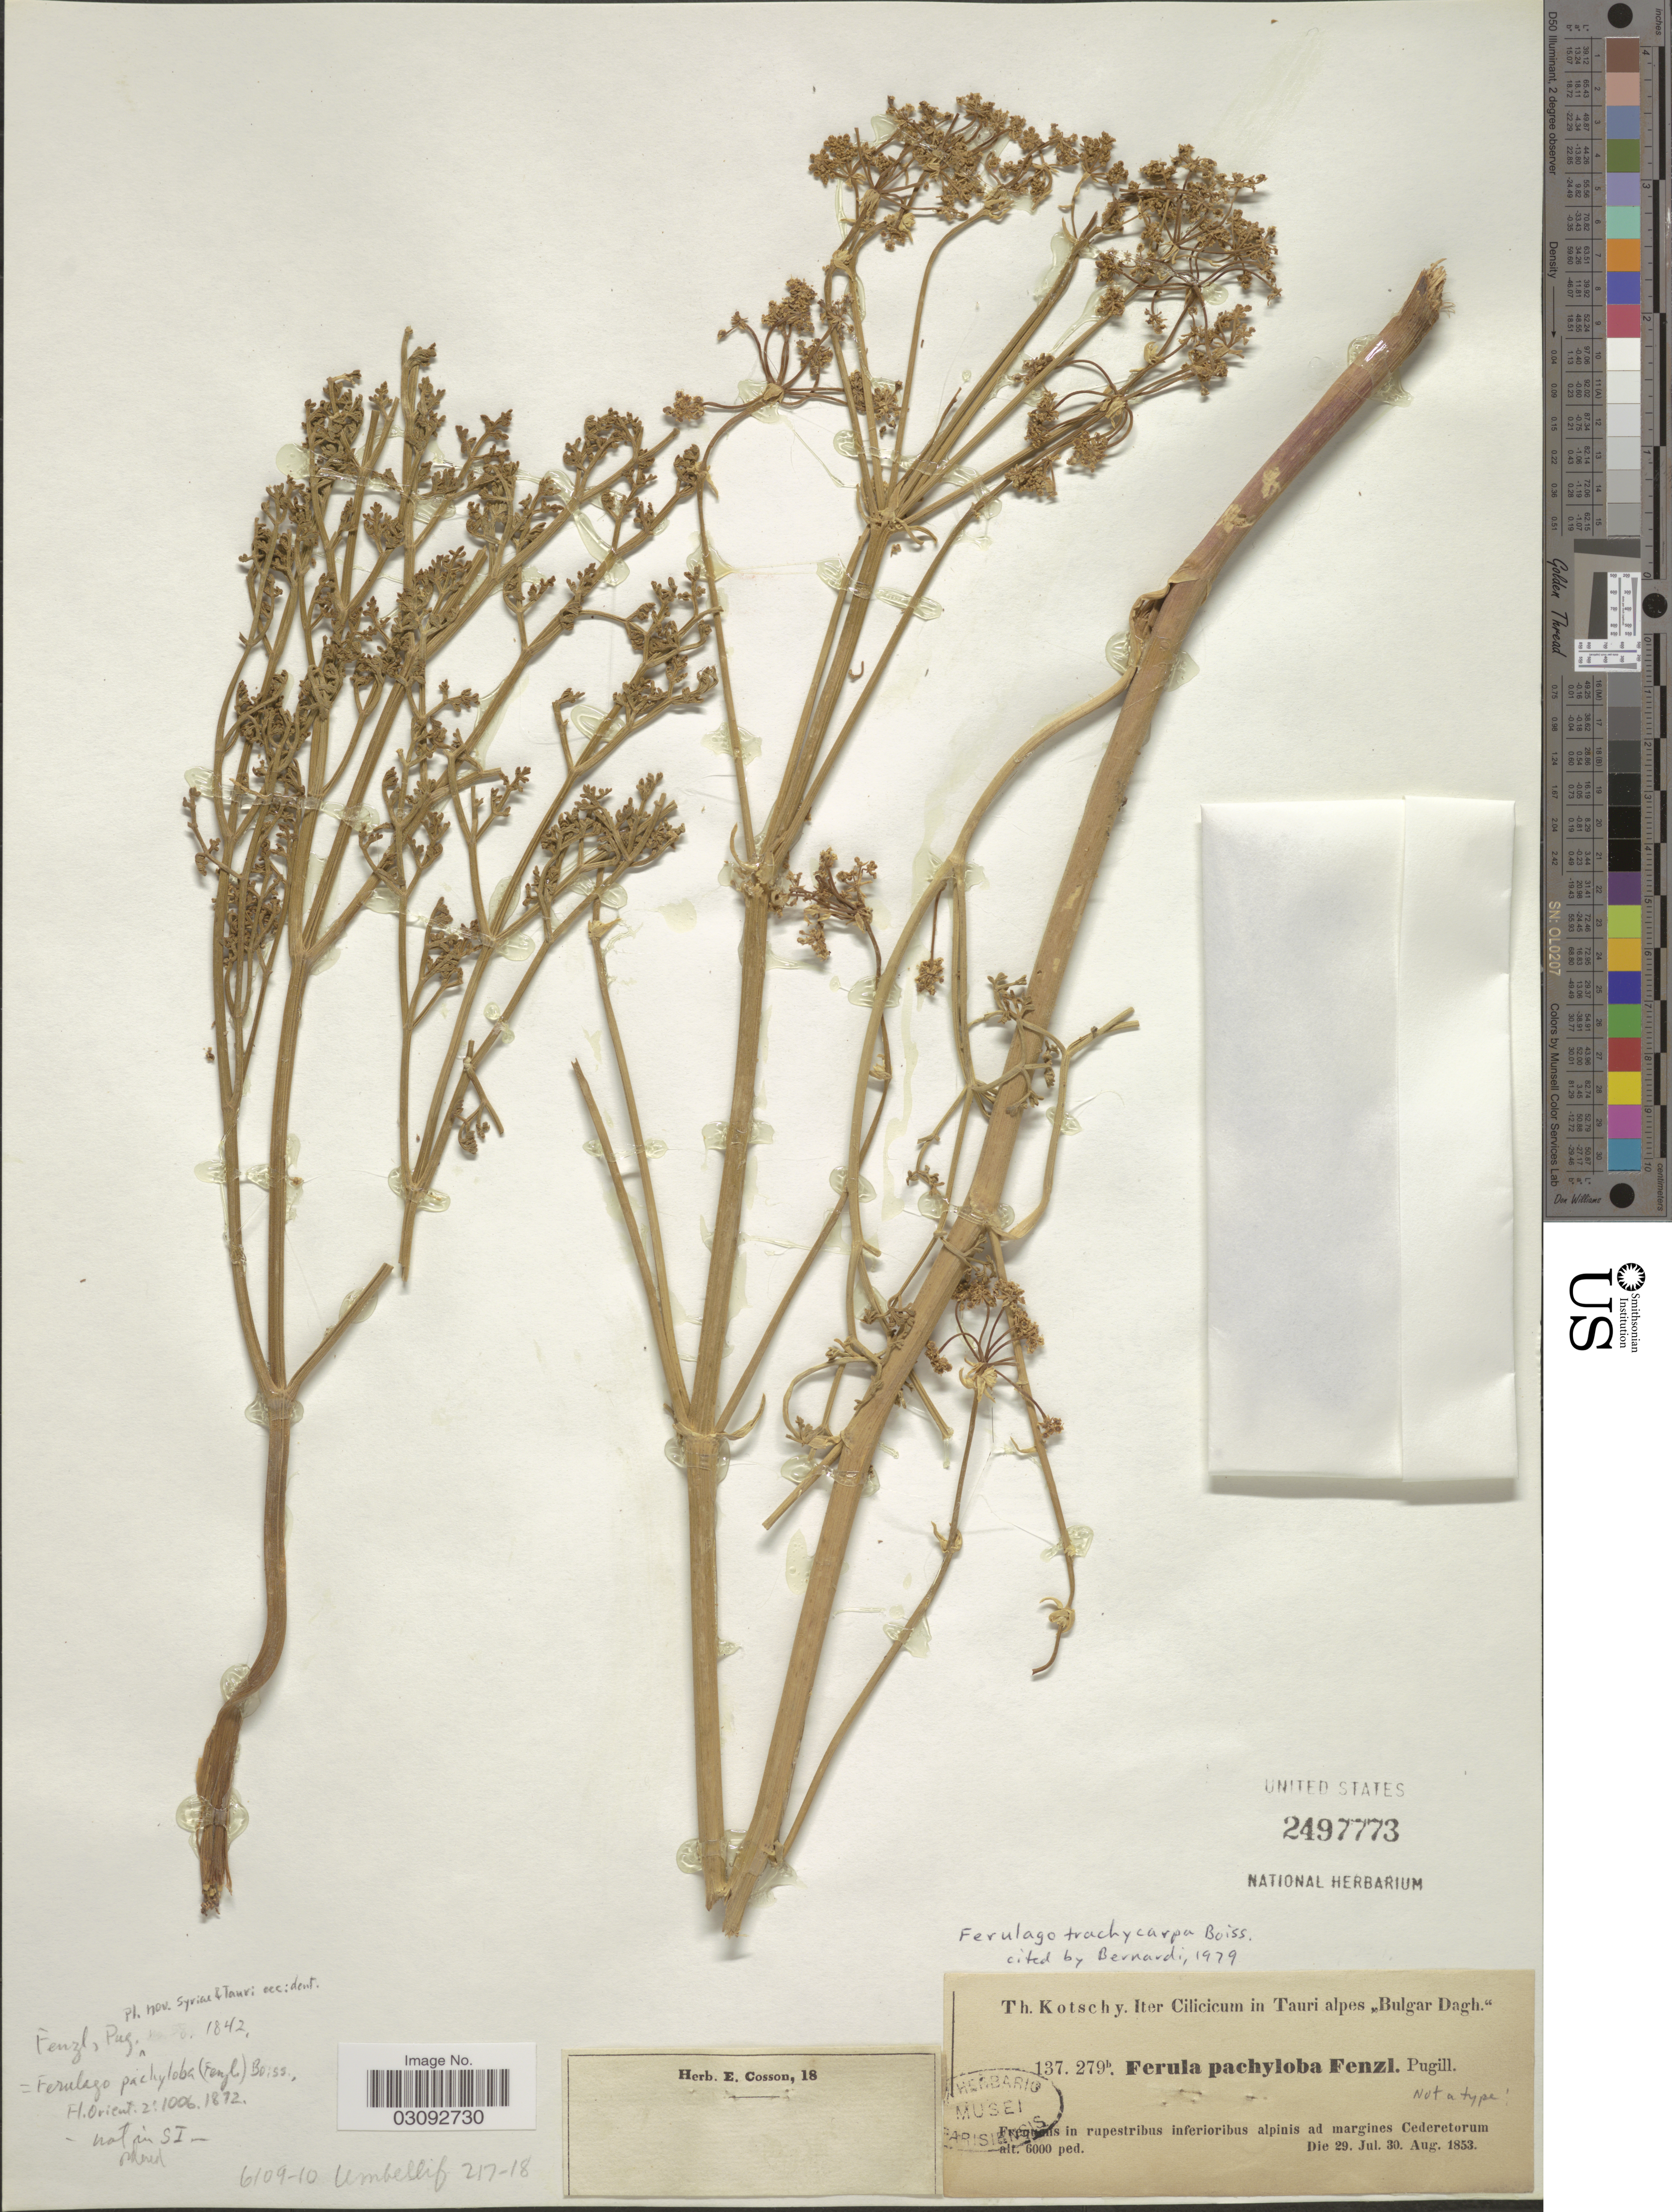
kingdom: Plantae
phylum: Tracheophyta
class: Magnoliopsida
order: Apiales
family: Apiaceae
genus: Ferulago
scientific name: Ferulago trachycarpa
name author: Boiss.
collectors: K. G. Kotschy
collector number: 137.279b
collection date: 1853-07-29/1853-08-30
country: Turkey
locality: Iter Cilicicum in Tauri alpes "Bulgar Dagh", Frequens in rupestribus inferioribus alpinis ad margines Cederetorum.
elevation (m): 1829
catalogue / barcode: US 2497773